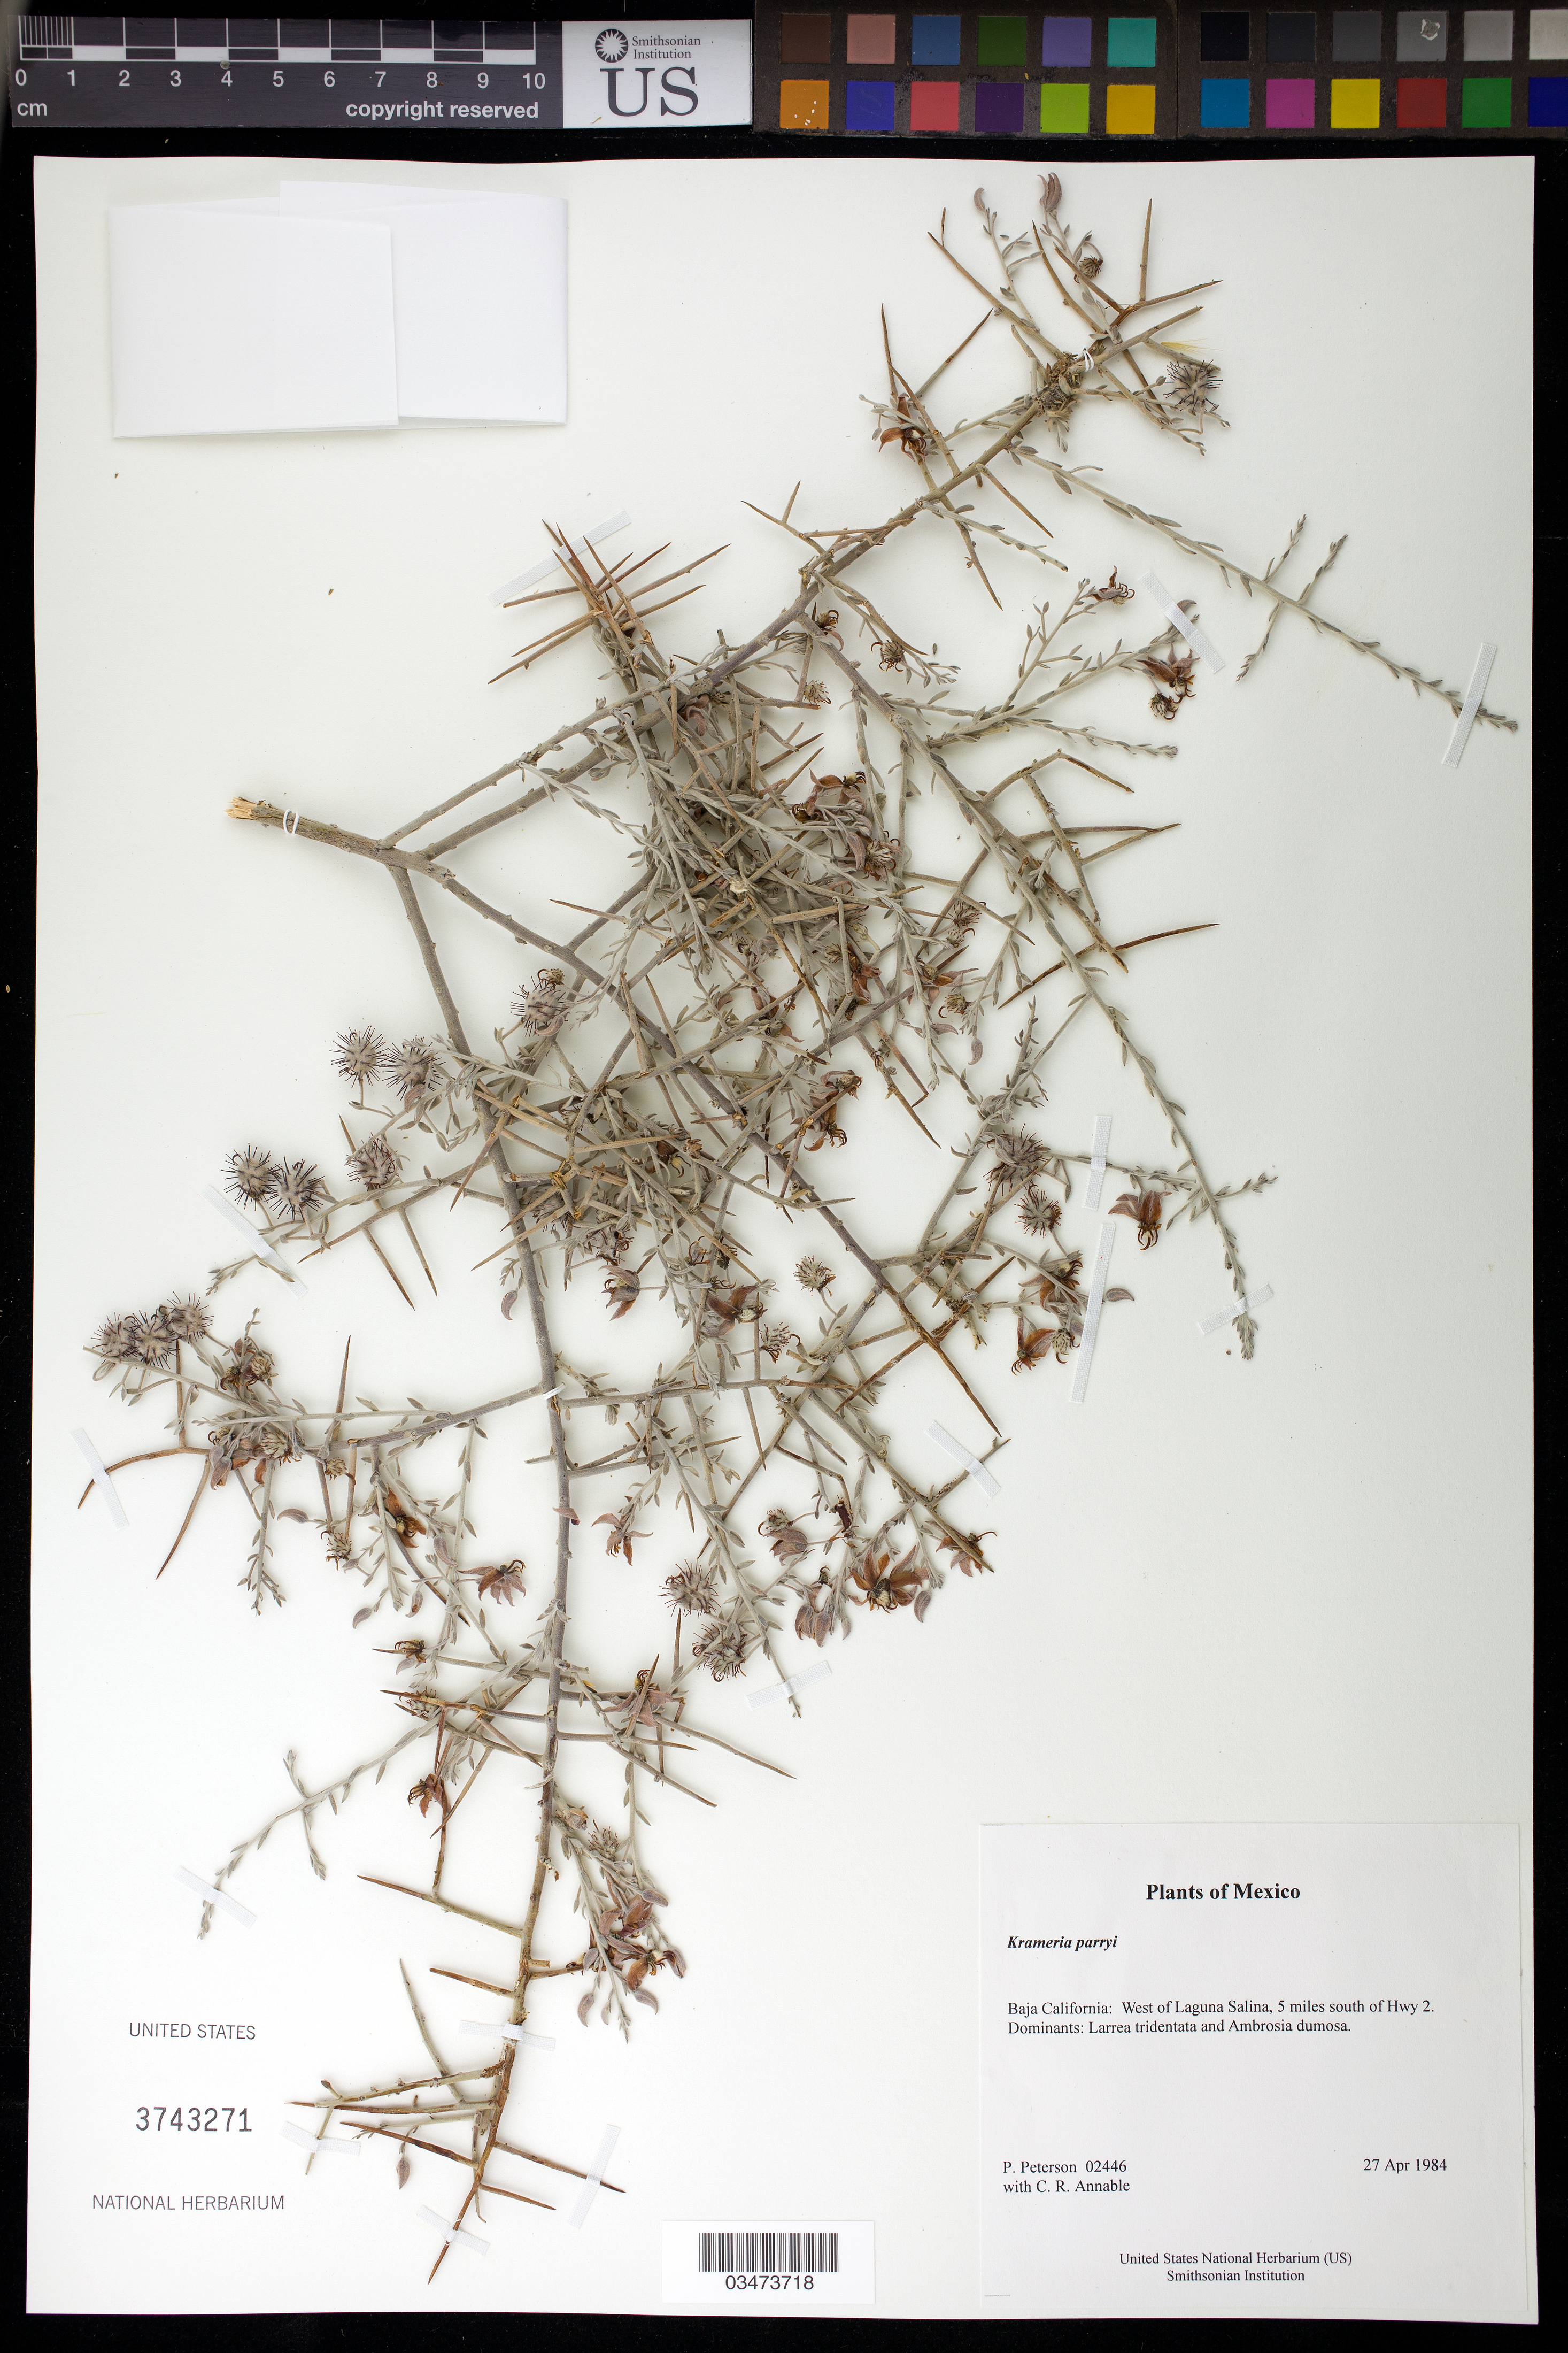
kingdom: Plantae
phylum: Tracheophyta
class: Magnoliopsida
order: Zygophyllales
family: Krameriaceae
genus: Krameria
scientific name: Krameria parryi, ined.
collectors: P. M. Peterson & C. R. Annable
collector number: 02446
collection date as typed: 27 Apr 1984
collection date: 1984-04-27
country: Mexico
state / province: Baja California Norte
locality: West of Laguna Salina, 5 miles south of Hwy 2.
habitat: Dominants: Larrea tridentata and Ambrosia dumosa.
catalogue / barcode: US 3743271